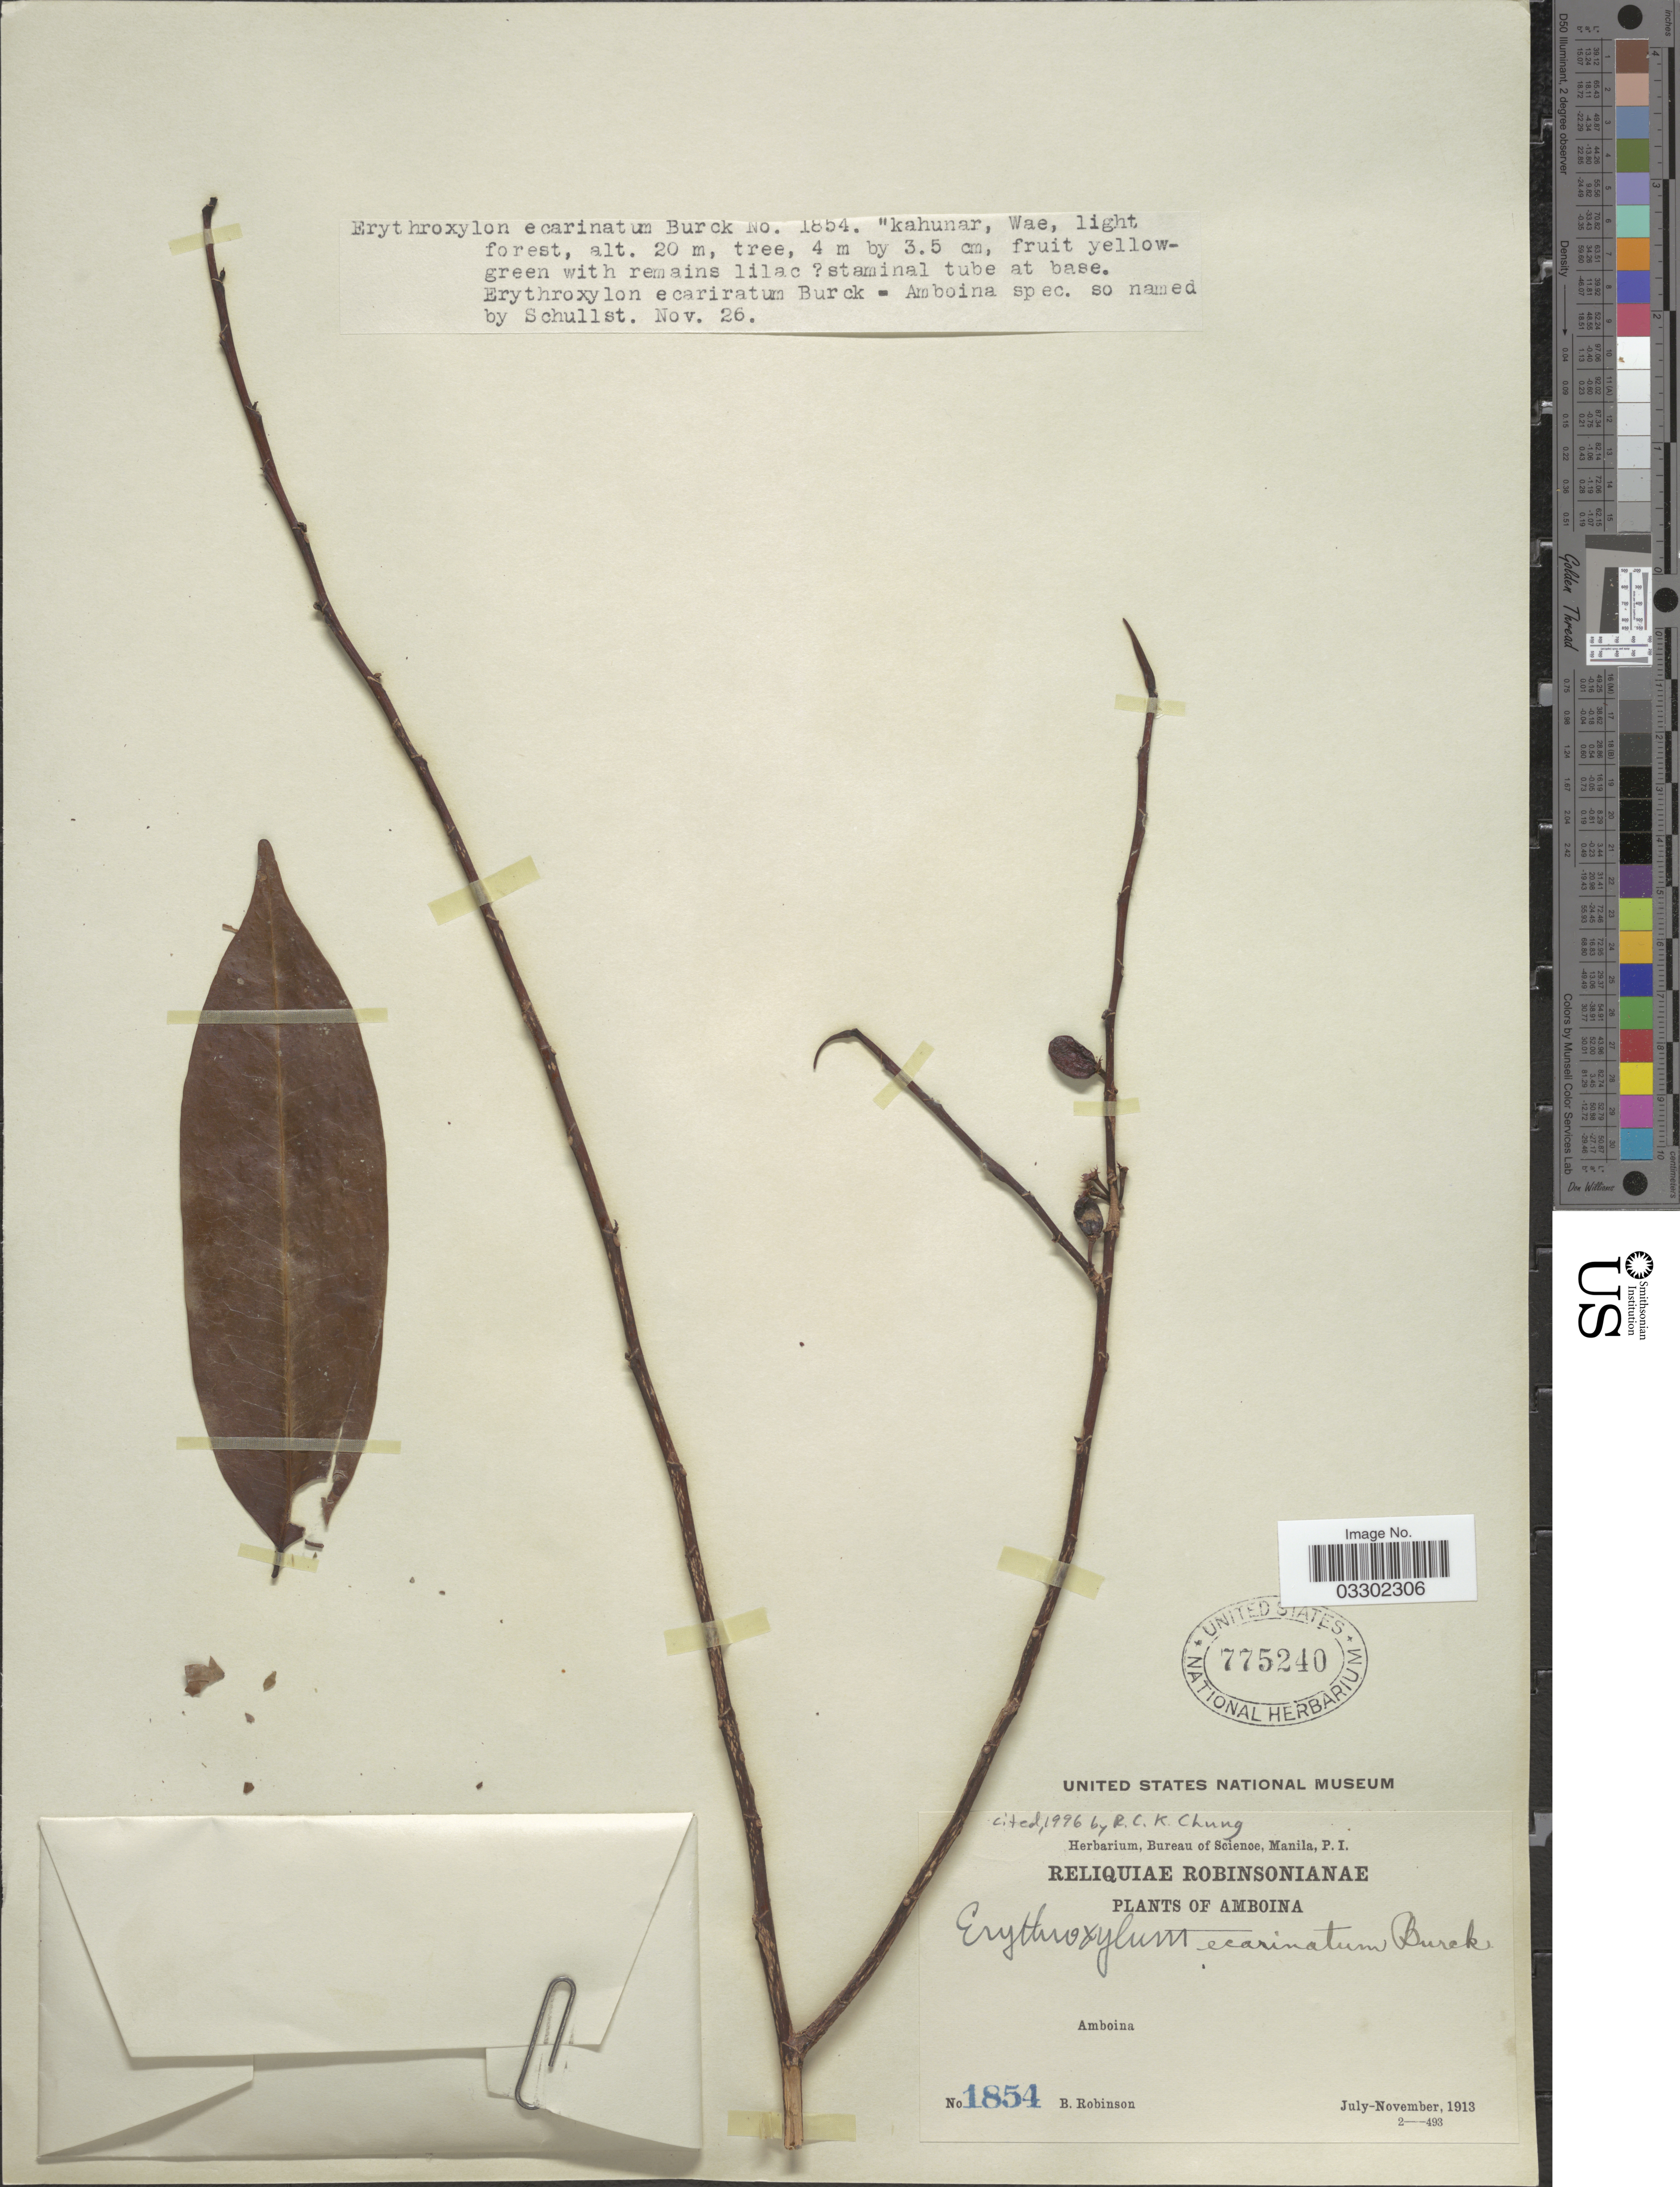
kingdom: Plantae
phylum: Tracheophyta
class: Magnoliopsida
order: Malpighiales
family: Erythroxylaceae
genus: Erythroxylum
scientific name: Erythroxylum ecarinatum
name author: Hochr.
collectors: C. Robinson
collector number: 1854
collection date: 1913-11-26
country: Indonesia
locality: Amboina.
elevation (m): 20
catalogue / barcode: US 775240